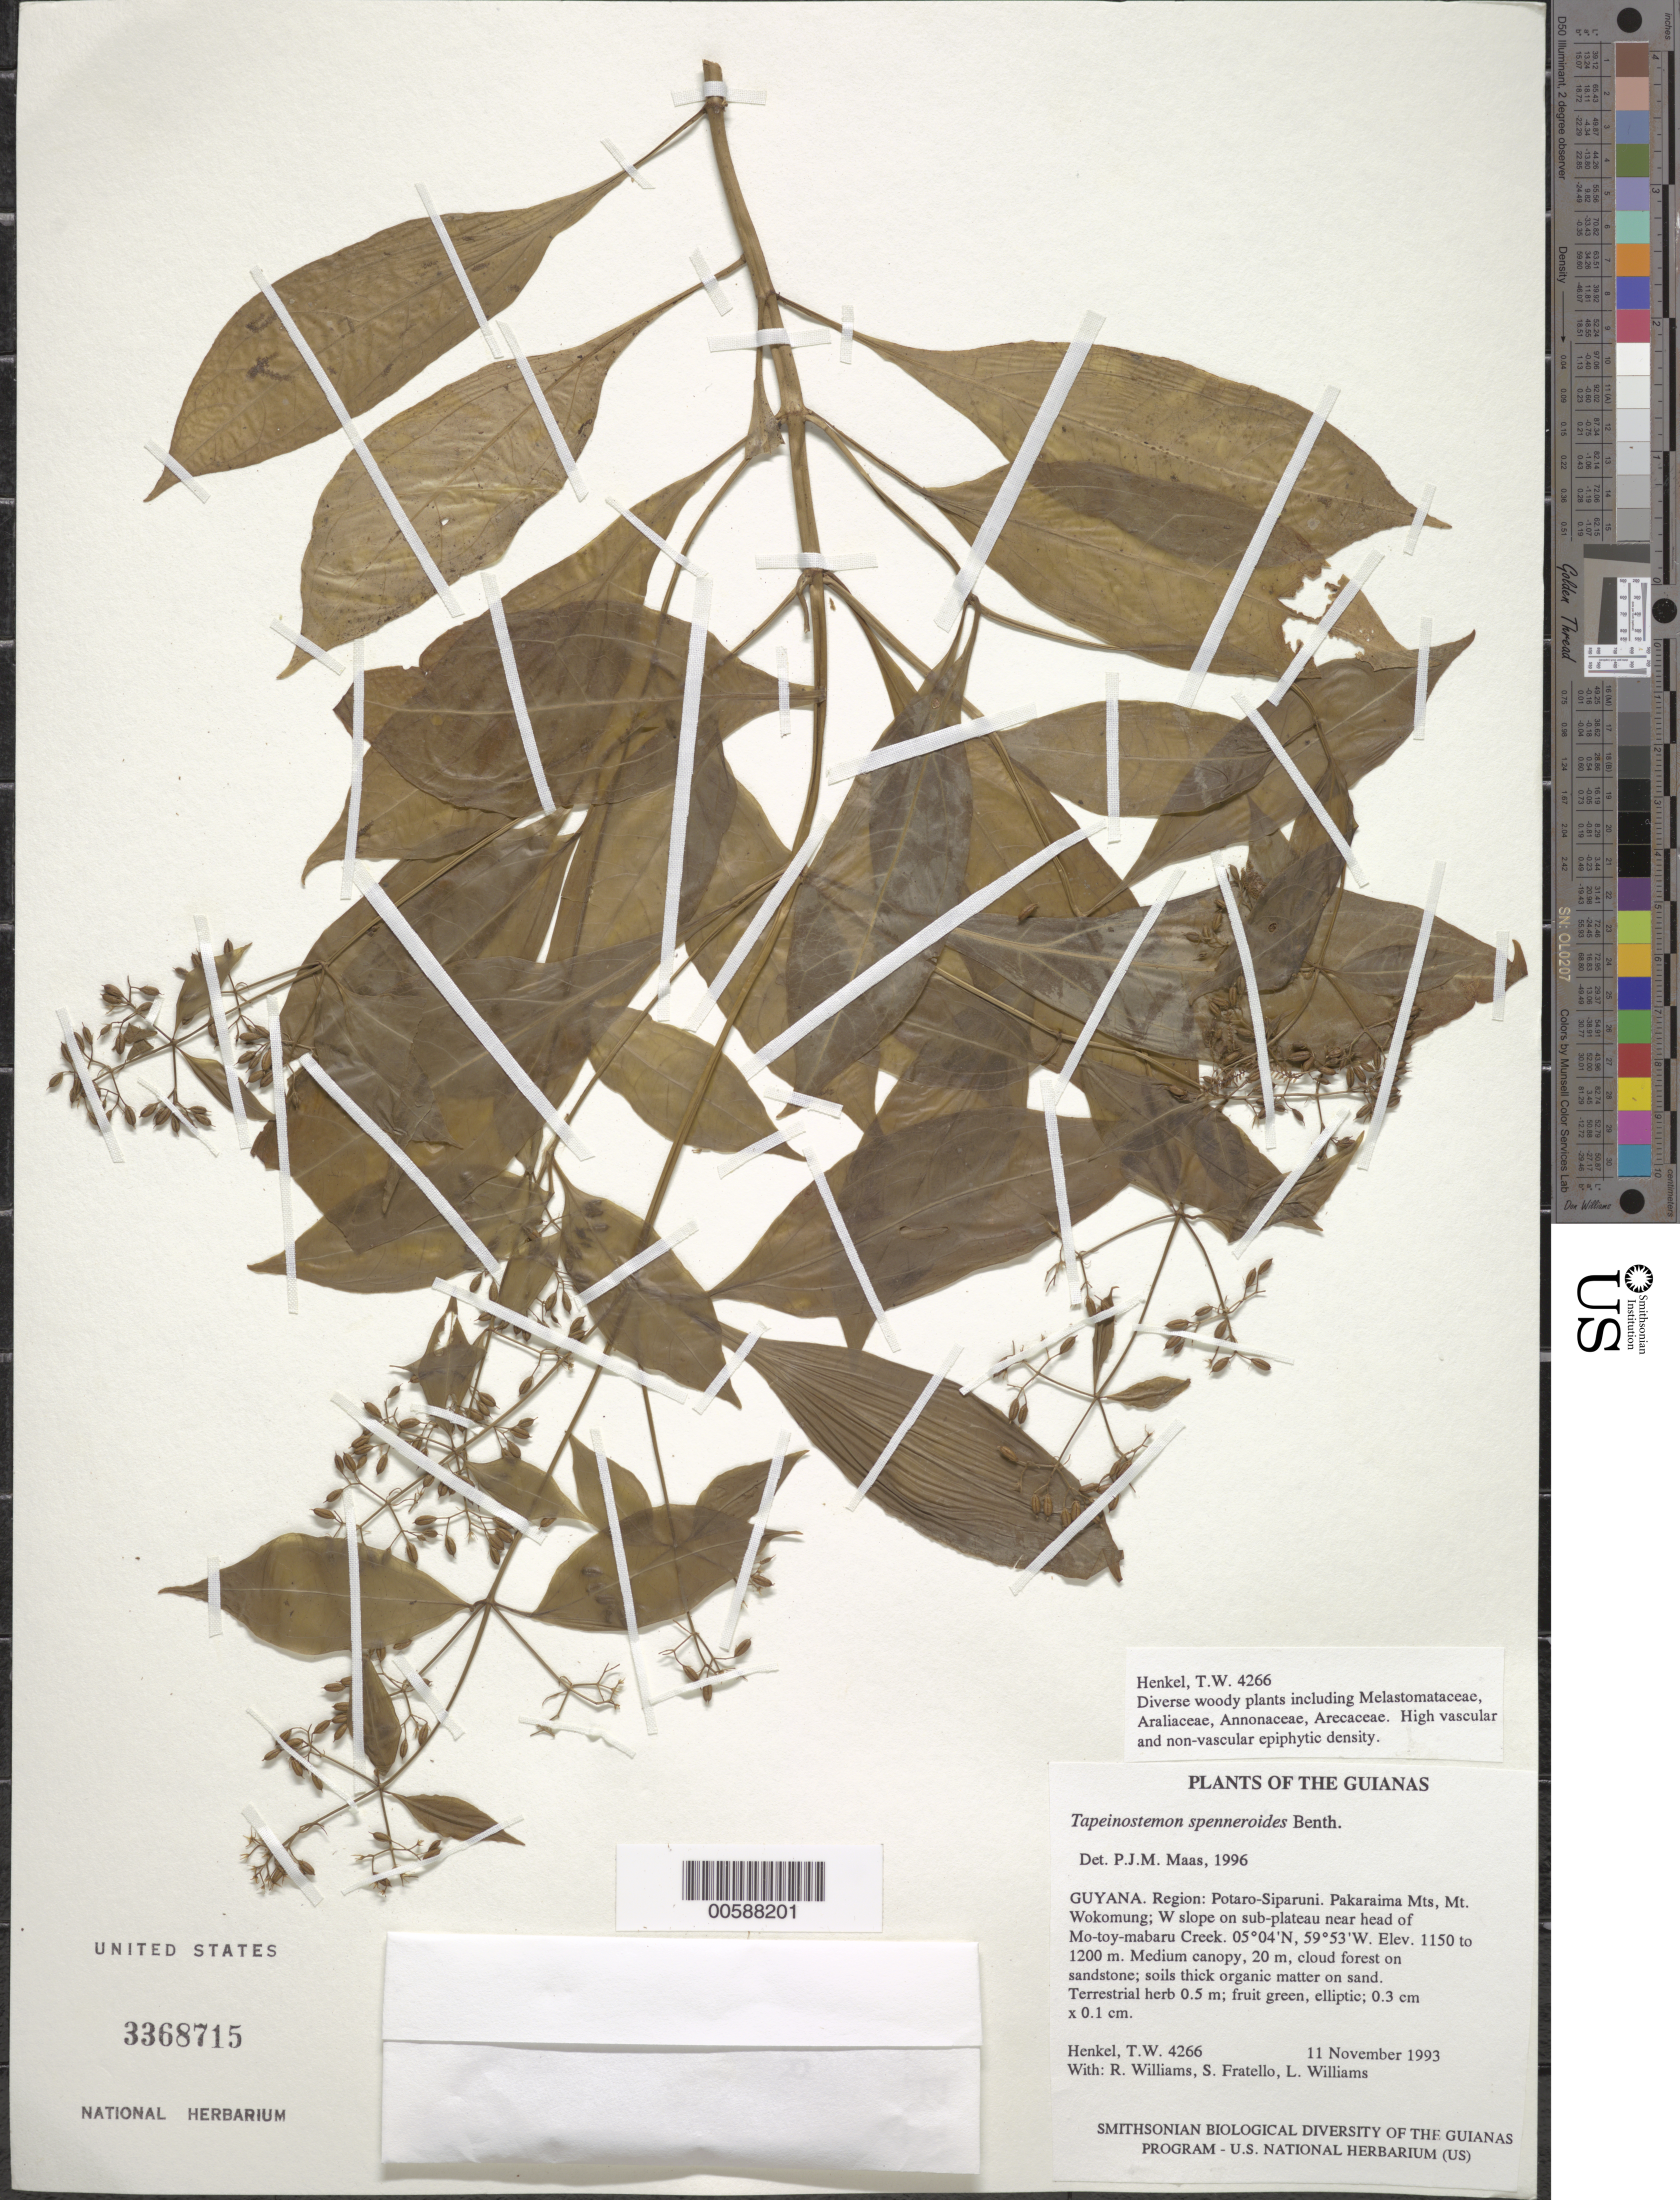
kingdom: Plantae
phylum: Tracheophyta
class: Magnoliopsida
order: Gentianales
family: Gentianaceae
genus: Tapeinostemon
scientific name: Tapeinostemon spenneroides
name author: Benth.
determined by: Maas, Paul J. M.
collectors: T. Henkel, R. Williams, S. Fratello & L. Williams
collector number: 4266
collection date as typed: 11 November 1993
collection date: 1993-11-11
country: Guyana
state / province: Potaro-Siparuni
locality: Pakaraima Mts, Mt. Wokomung; W slope on sub-plateau near head of Mo-toy-mabaru Creek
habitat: Medium canopy, 20 m, cloud forest on sandstone; soils thick organic matter on sand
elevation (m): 1150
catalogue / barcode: US 3368715